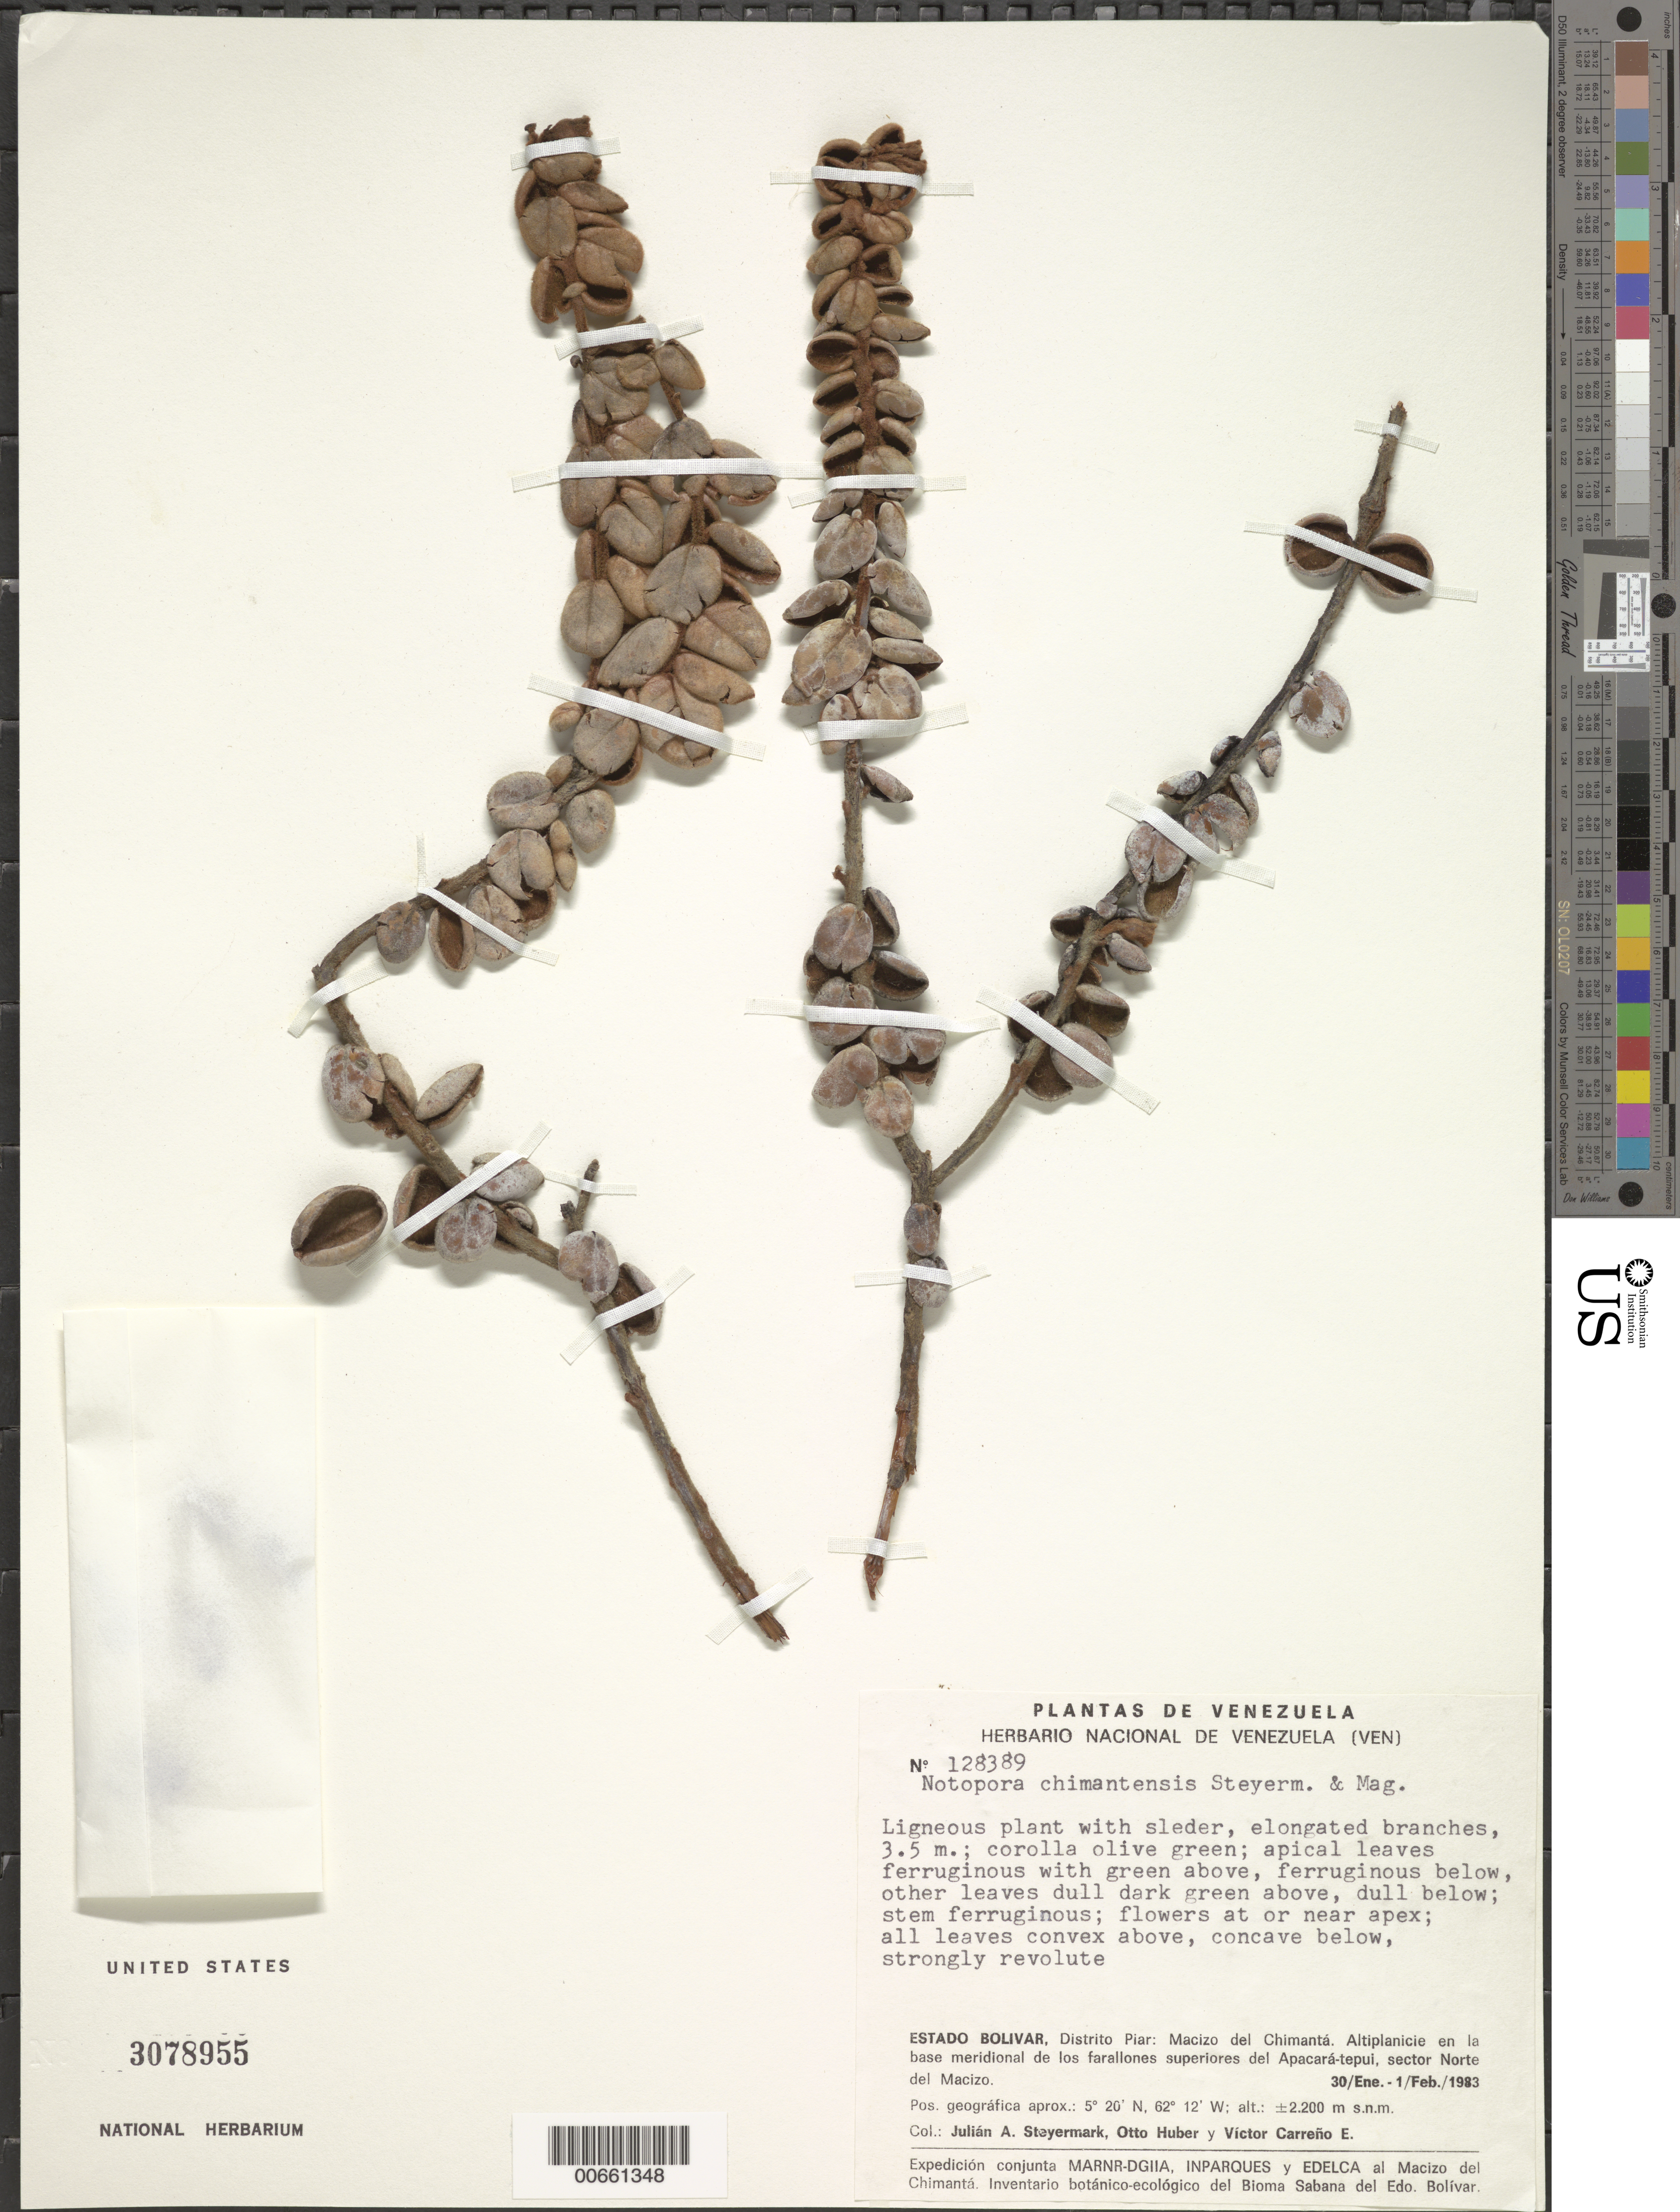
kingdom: Plantae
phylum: Tracheophyta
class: Magnoliopsida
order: Ericales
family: Ericaceae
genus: Notopora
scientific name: Notopora chimantensis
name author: Steyerm. & Maguire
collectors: J. Steyermark, O. Huber & V. Carreño E.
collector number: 128389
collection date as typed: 30-Jan-83 to 1-Feb-83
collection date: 1983-01-30/1983-02-01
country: Venezuela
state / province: Bolívar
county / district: Piar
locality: Macizo del Chimantá, Apacará-tepuí, sector N del Macizo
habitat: Altiplancie en la base meridional de los farallones superiores del tepui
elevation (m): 2200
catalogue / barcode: US 3078955